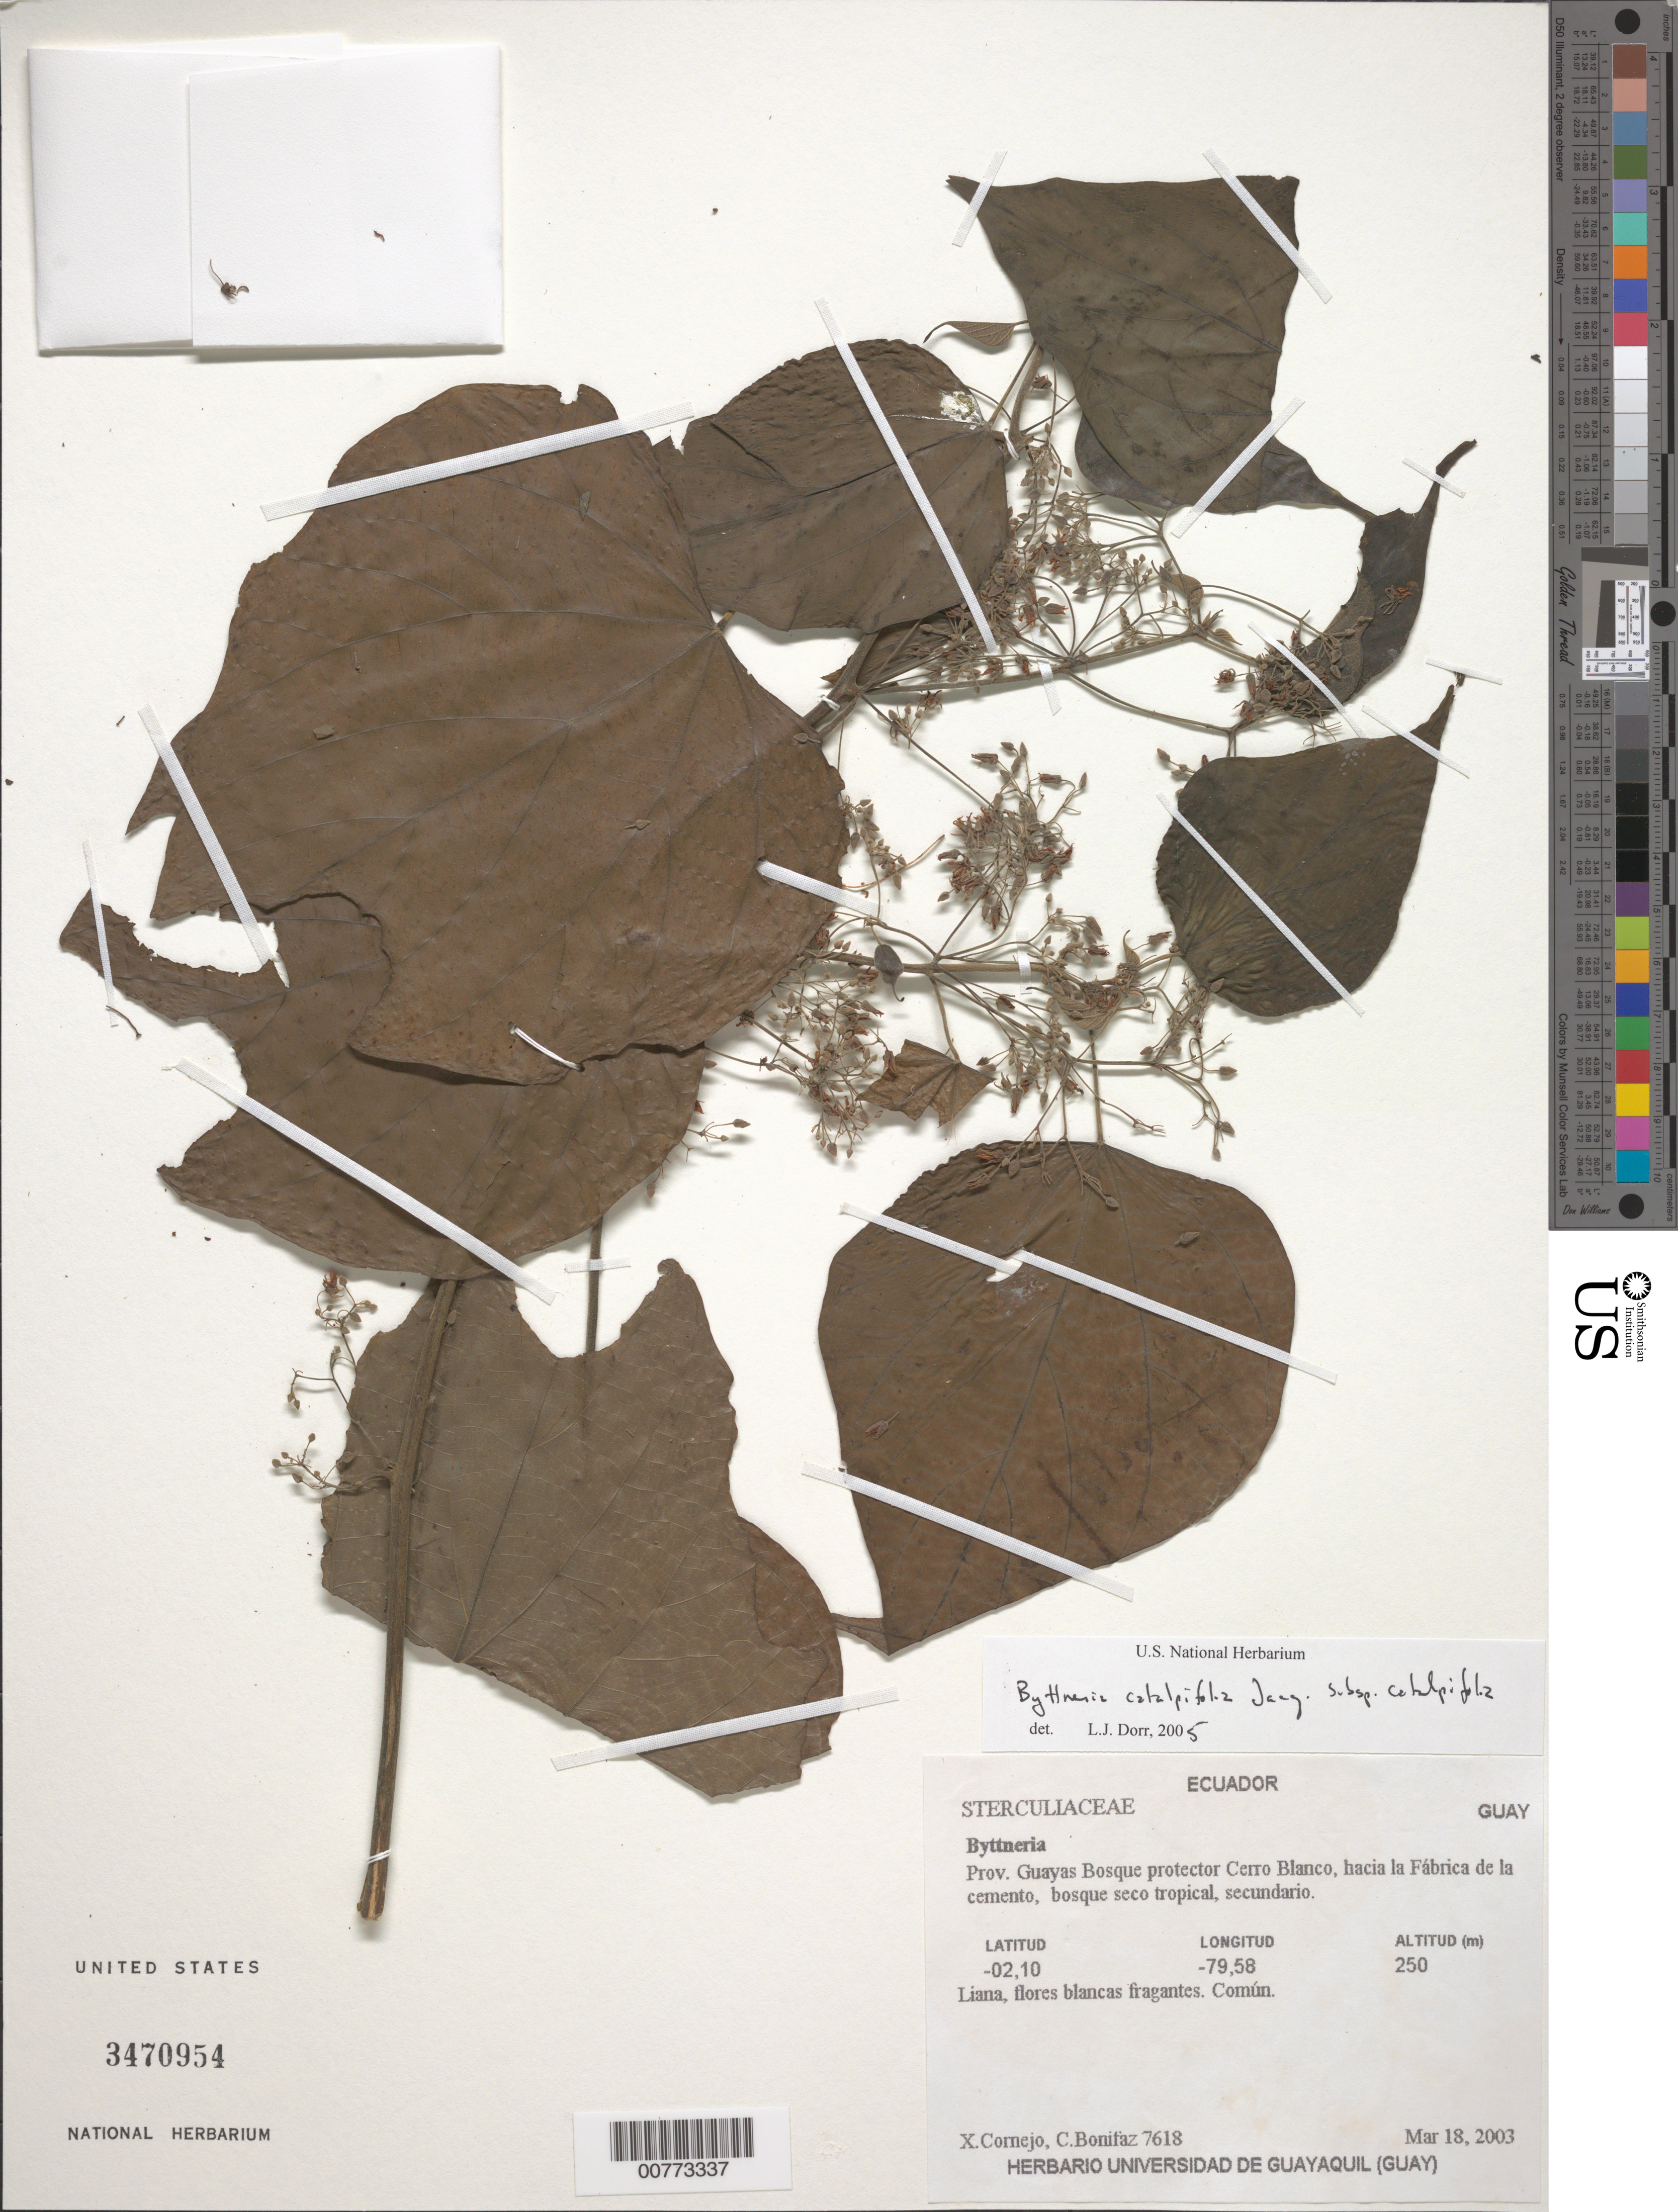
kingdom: Plantae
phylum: Tracheophyta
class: Magnoliopsida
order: Malvales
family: Malvaceae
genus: Byttneria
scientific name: Byttneria catalpifolia subsp. catalpifolia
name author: Jacq.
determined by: Dorr, L. J., (BOT), Smithsonian Institution - National Museum of Natural History (UNITED STATES)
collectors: X. F. Cornejo & C. Bonitáz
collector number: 7618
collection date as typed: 18 Mar 2003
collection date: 2003-03-18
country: Ecuador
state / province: Guayas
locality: Bosque Protector Cerro Blanco, hacia la Fábrica de la cemento.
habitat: Bosque seco tropical, secundario.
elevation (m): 250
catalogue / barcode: US 3470954